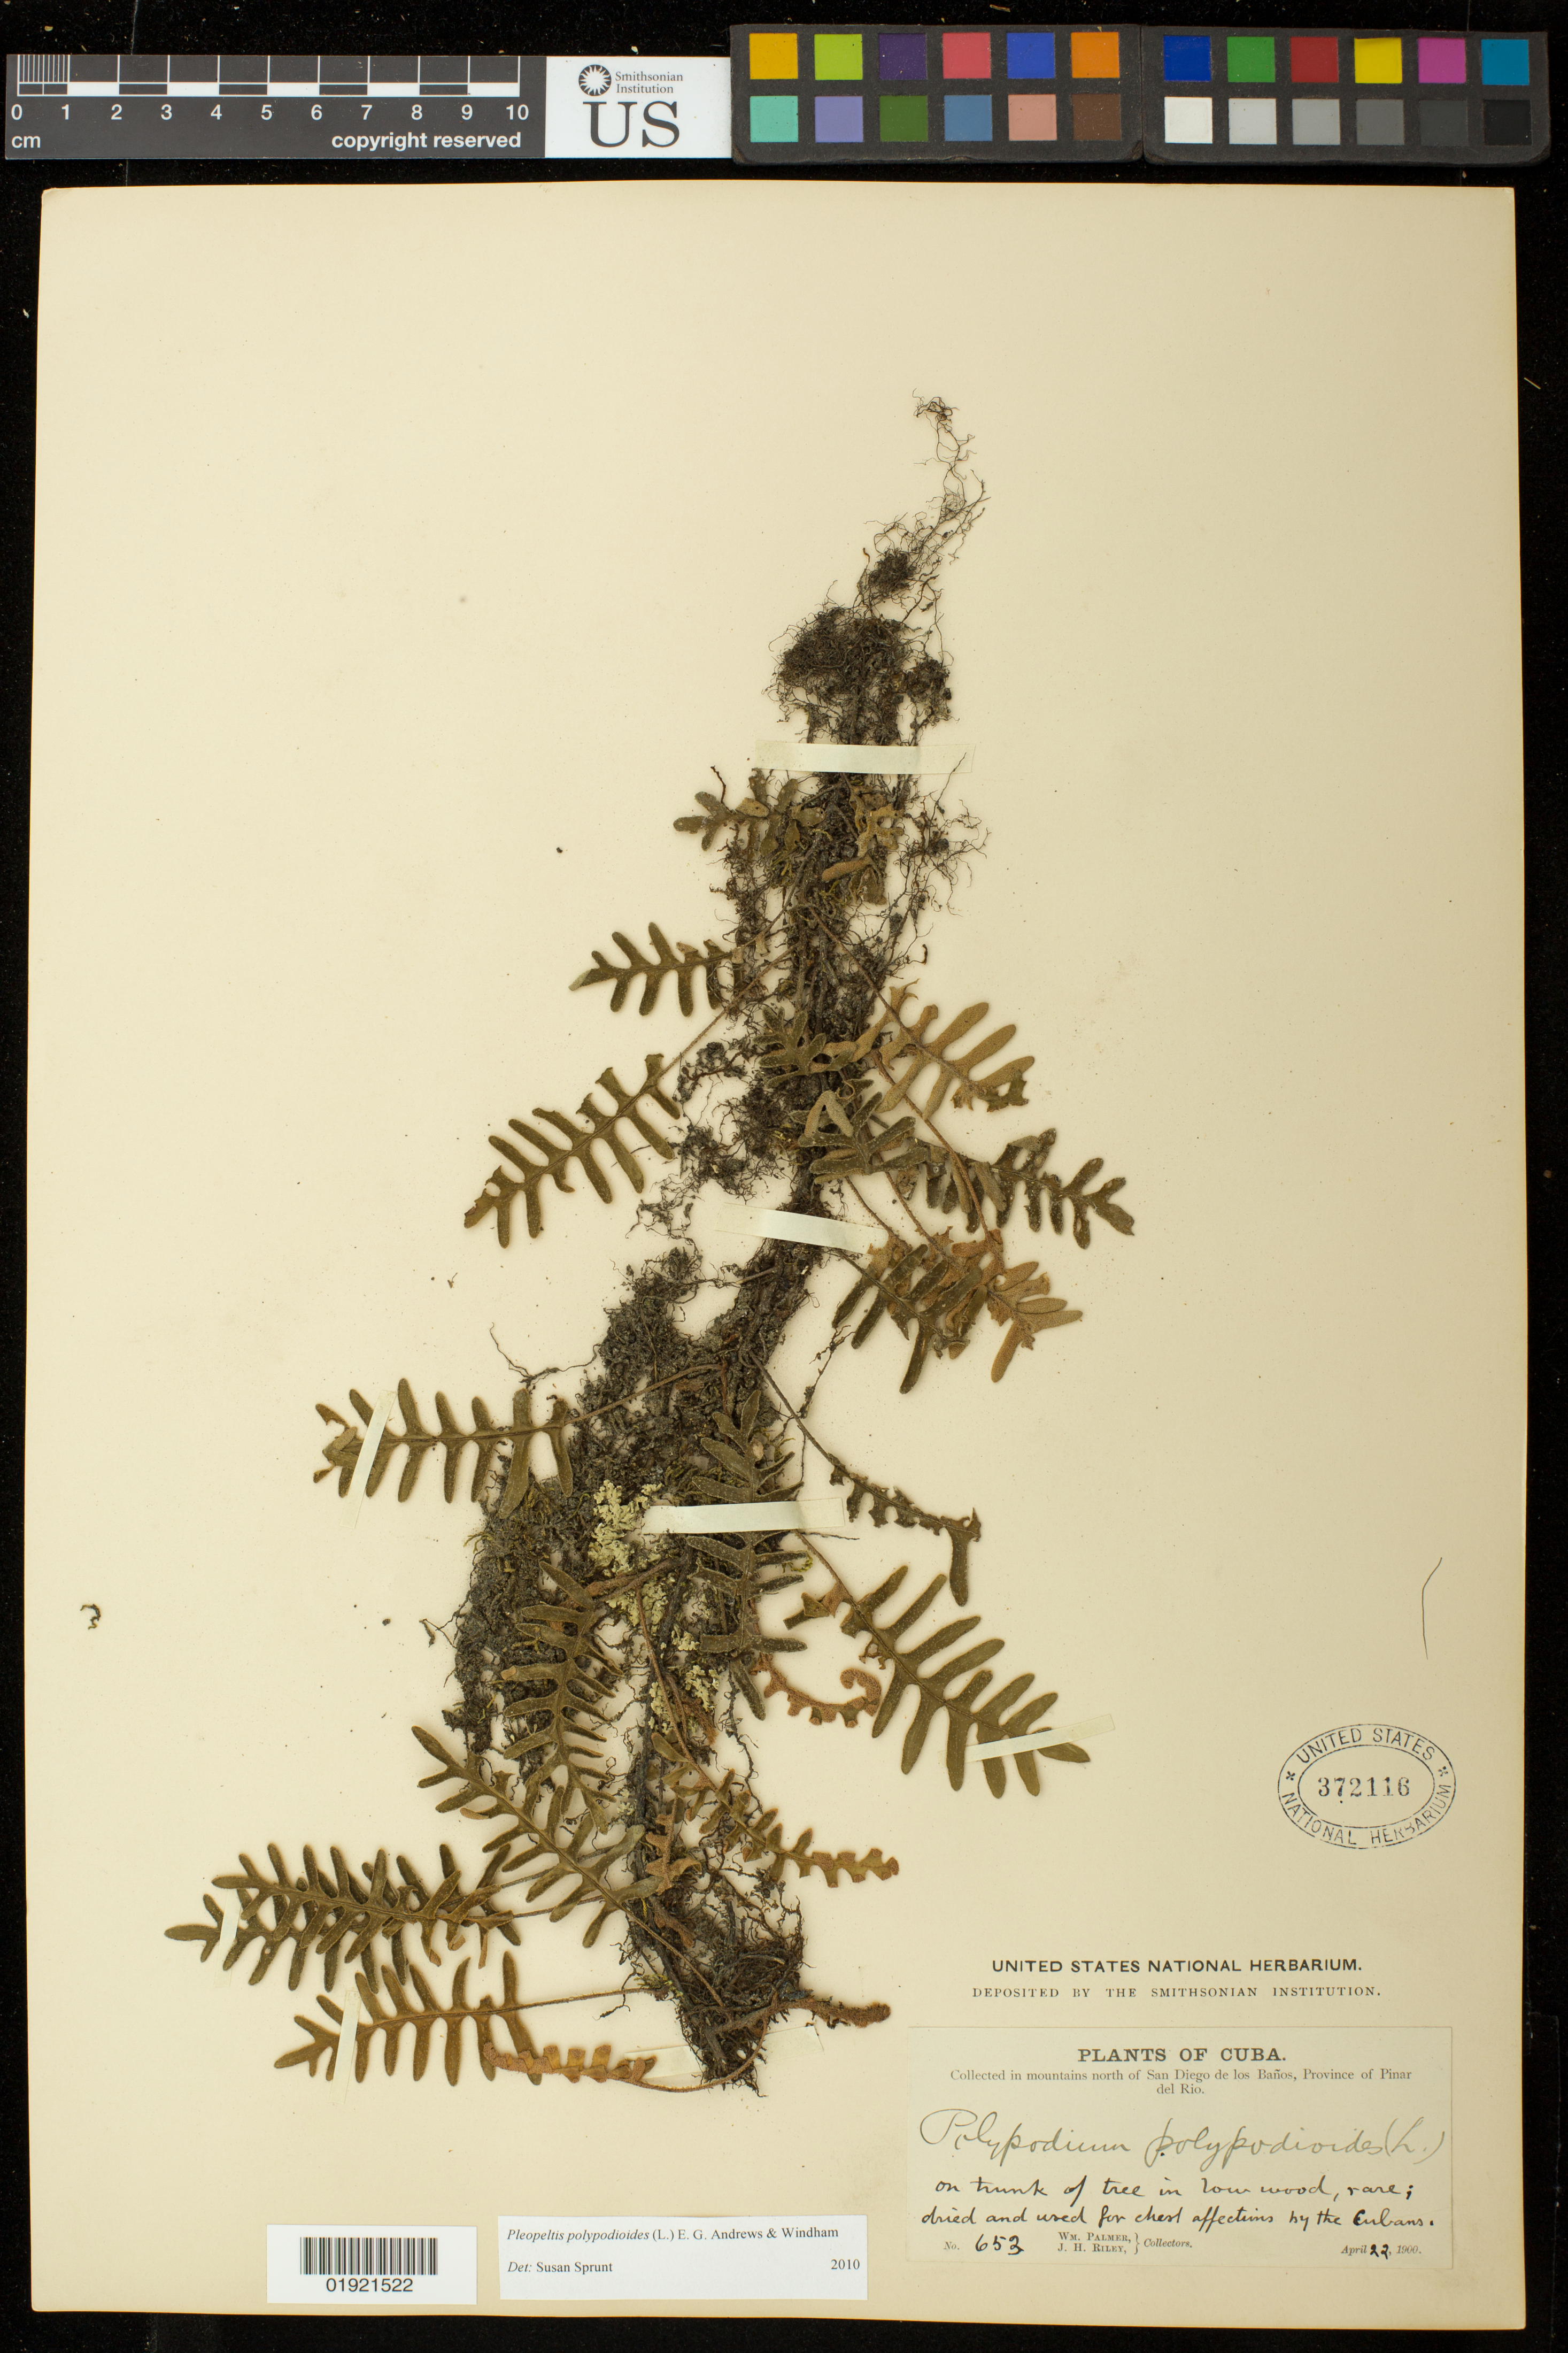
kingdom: Plantae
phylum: Tracheophyta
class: Polypodiopsida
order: Polypodiales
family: Polypodiaceae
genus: Pleopeltis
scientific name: Pleopeltis polypodioides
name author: (L.) E.G. Andrews & Windham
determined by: Sprunt, S. V.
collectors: W. M. Palmer & J. H. Riley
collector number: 653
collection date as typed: April 22, 1900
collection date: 1900-04-22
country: Cuba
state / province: Pinar del Río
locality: mountains north of San Diego de los Banos, Province of Pinar del Río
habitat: on trunk of tree in low wood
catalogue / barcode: US 372116